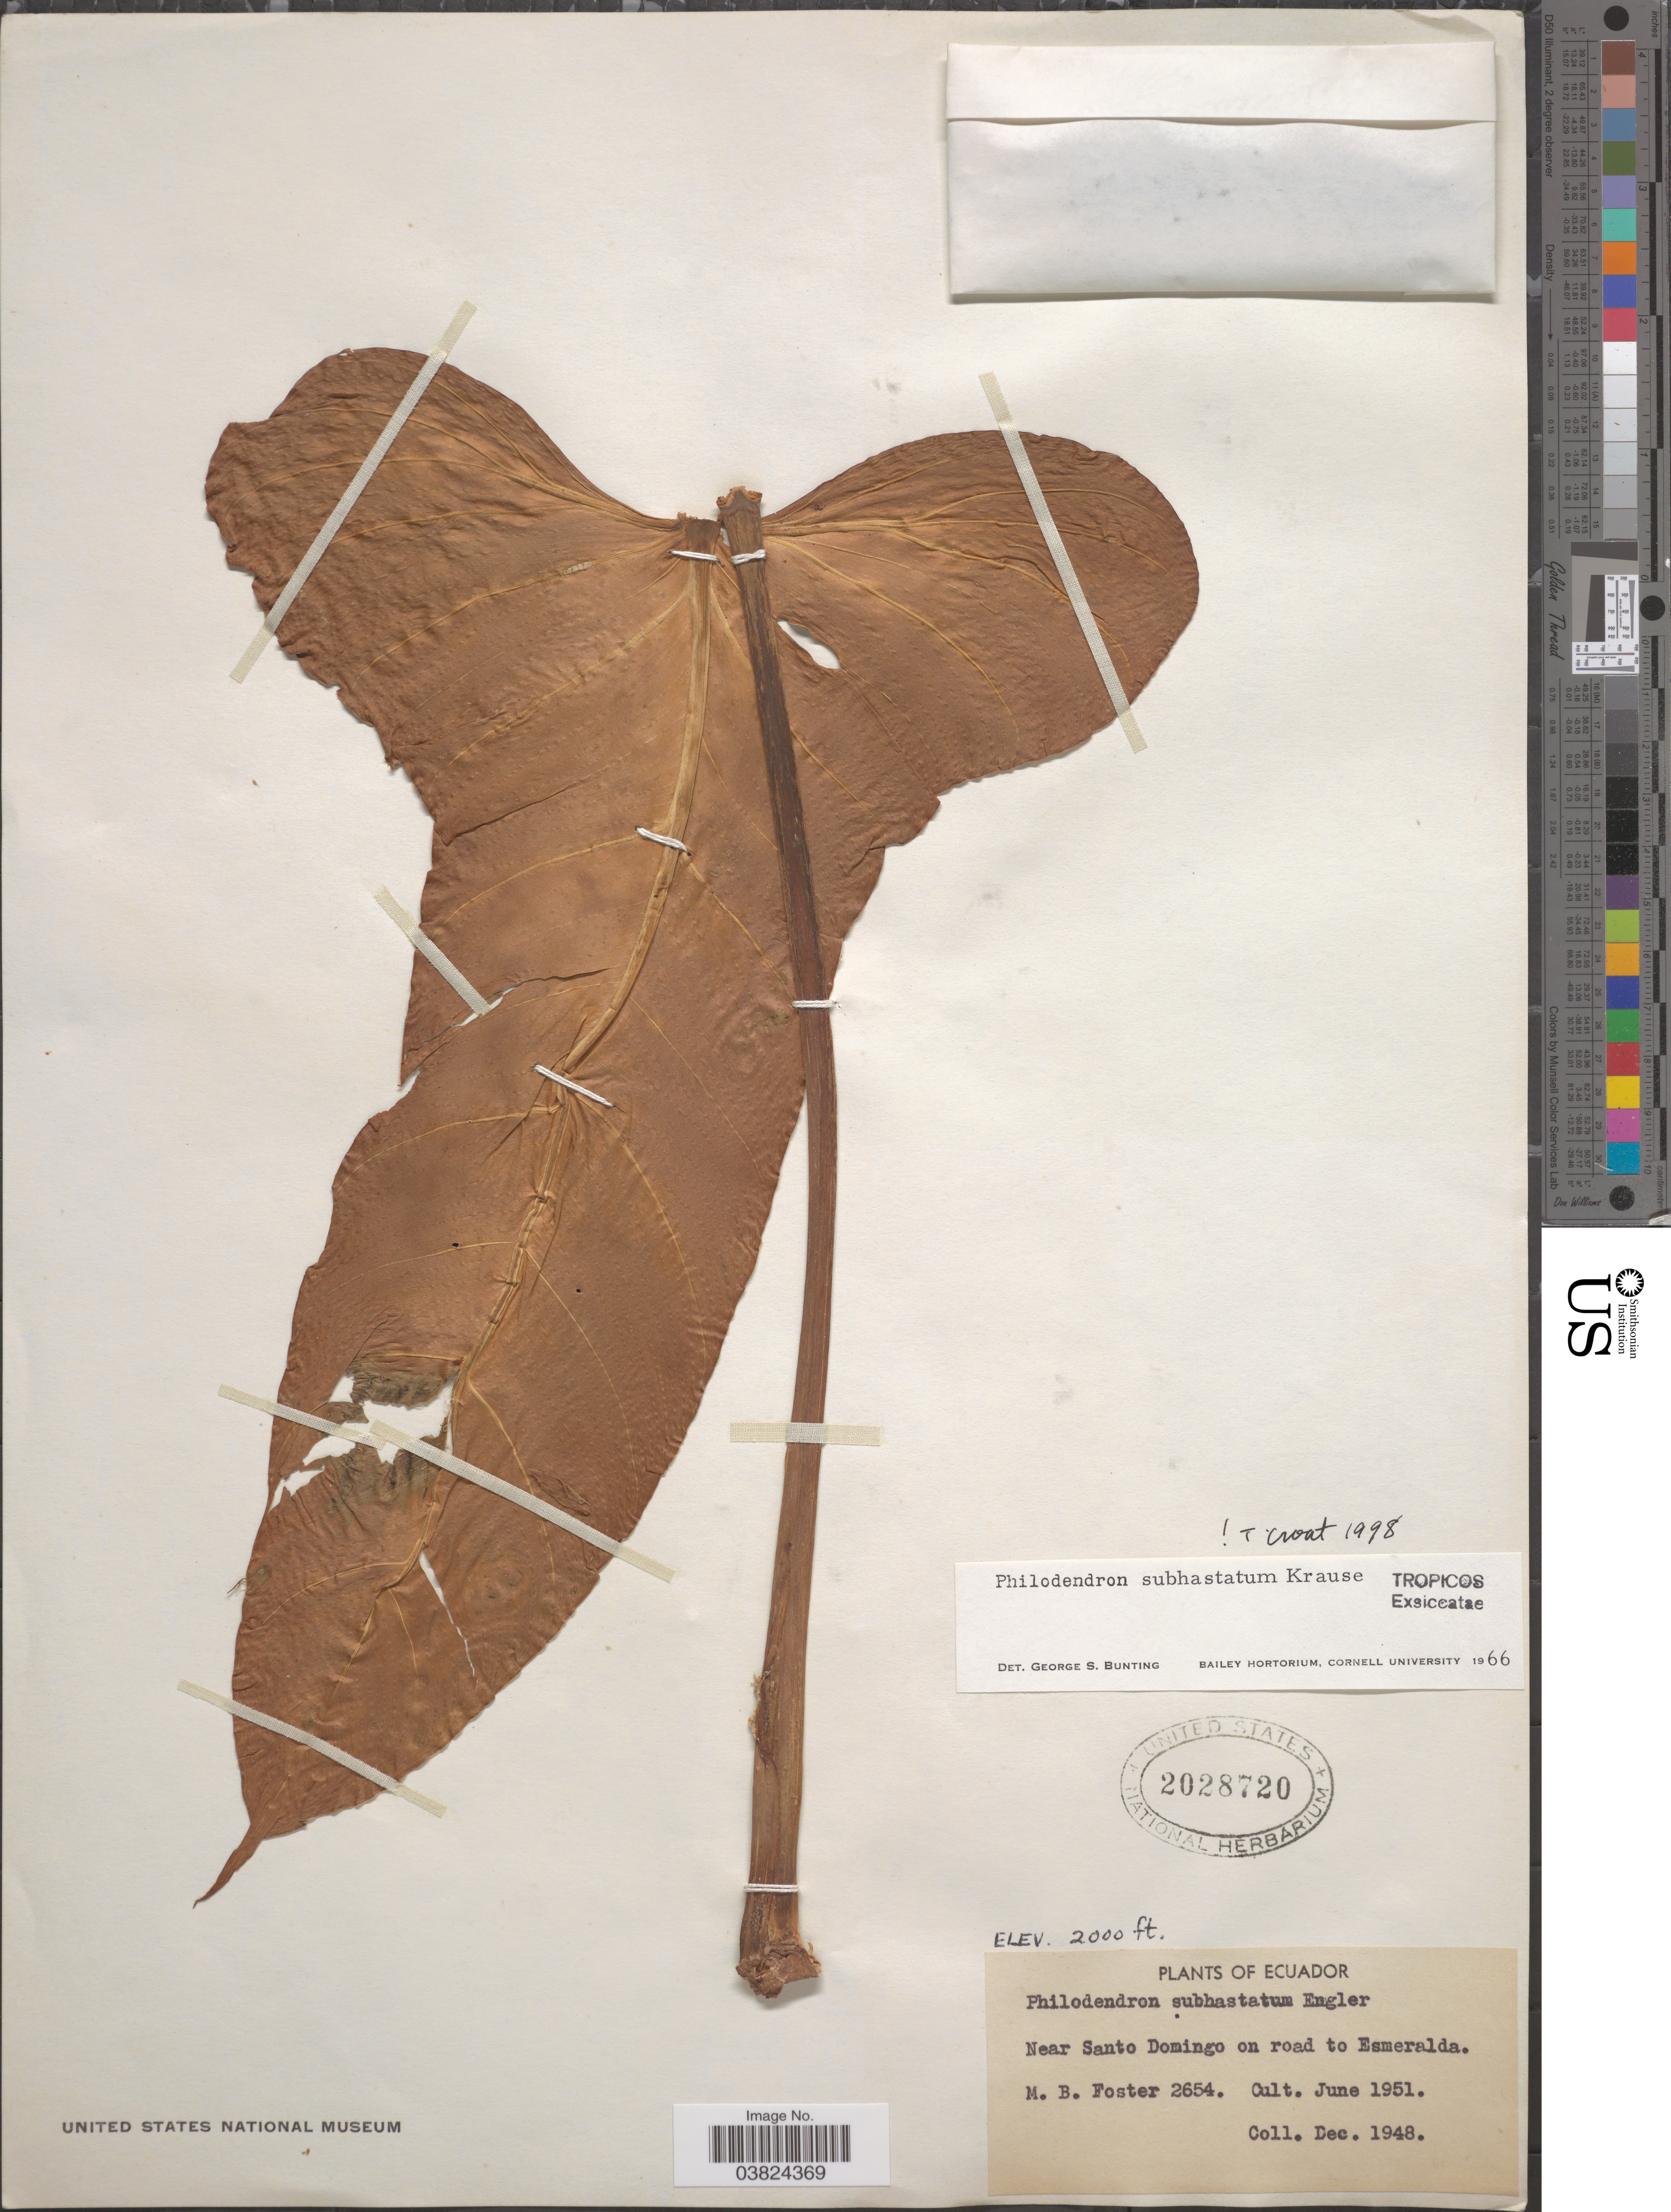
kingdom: Plantae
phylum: Tracheophyta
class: Liliopsida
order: Alismatales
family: Araceae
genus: Philodendron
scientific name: Philodendron subhastatum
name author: K. Krause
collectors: M. B. Foster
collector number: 2654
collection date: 1951-06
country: Ecuador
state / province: Esmeraldas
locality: Near Santo Domingo on road to Esmeralda.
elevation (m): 610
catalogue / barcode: US 2028720